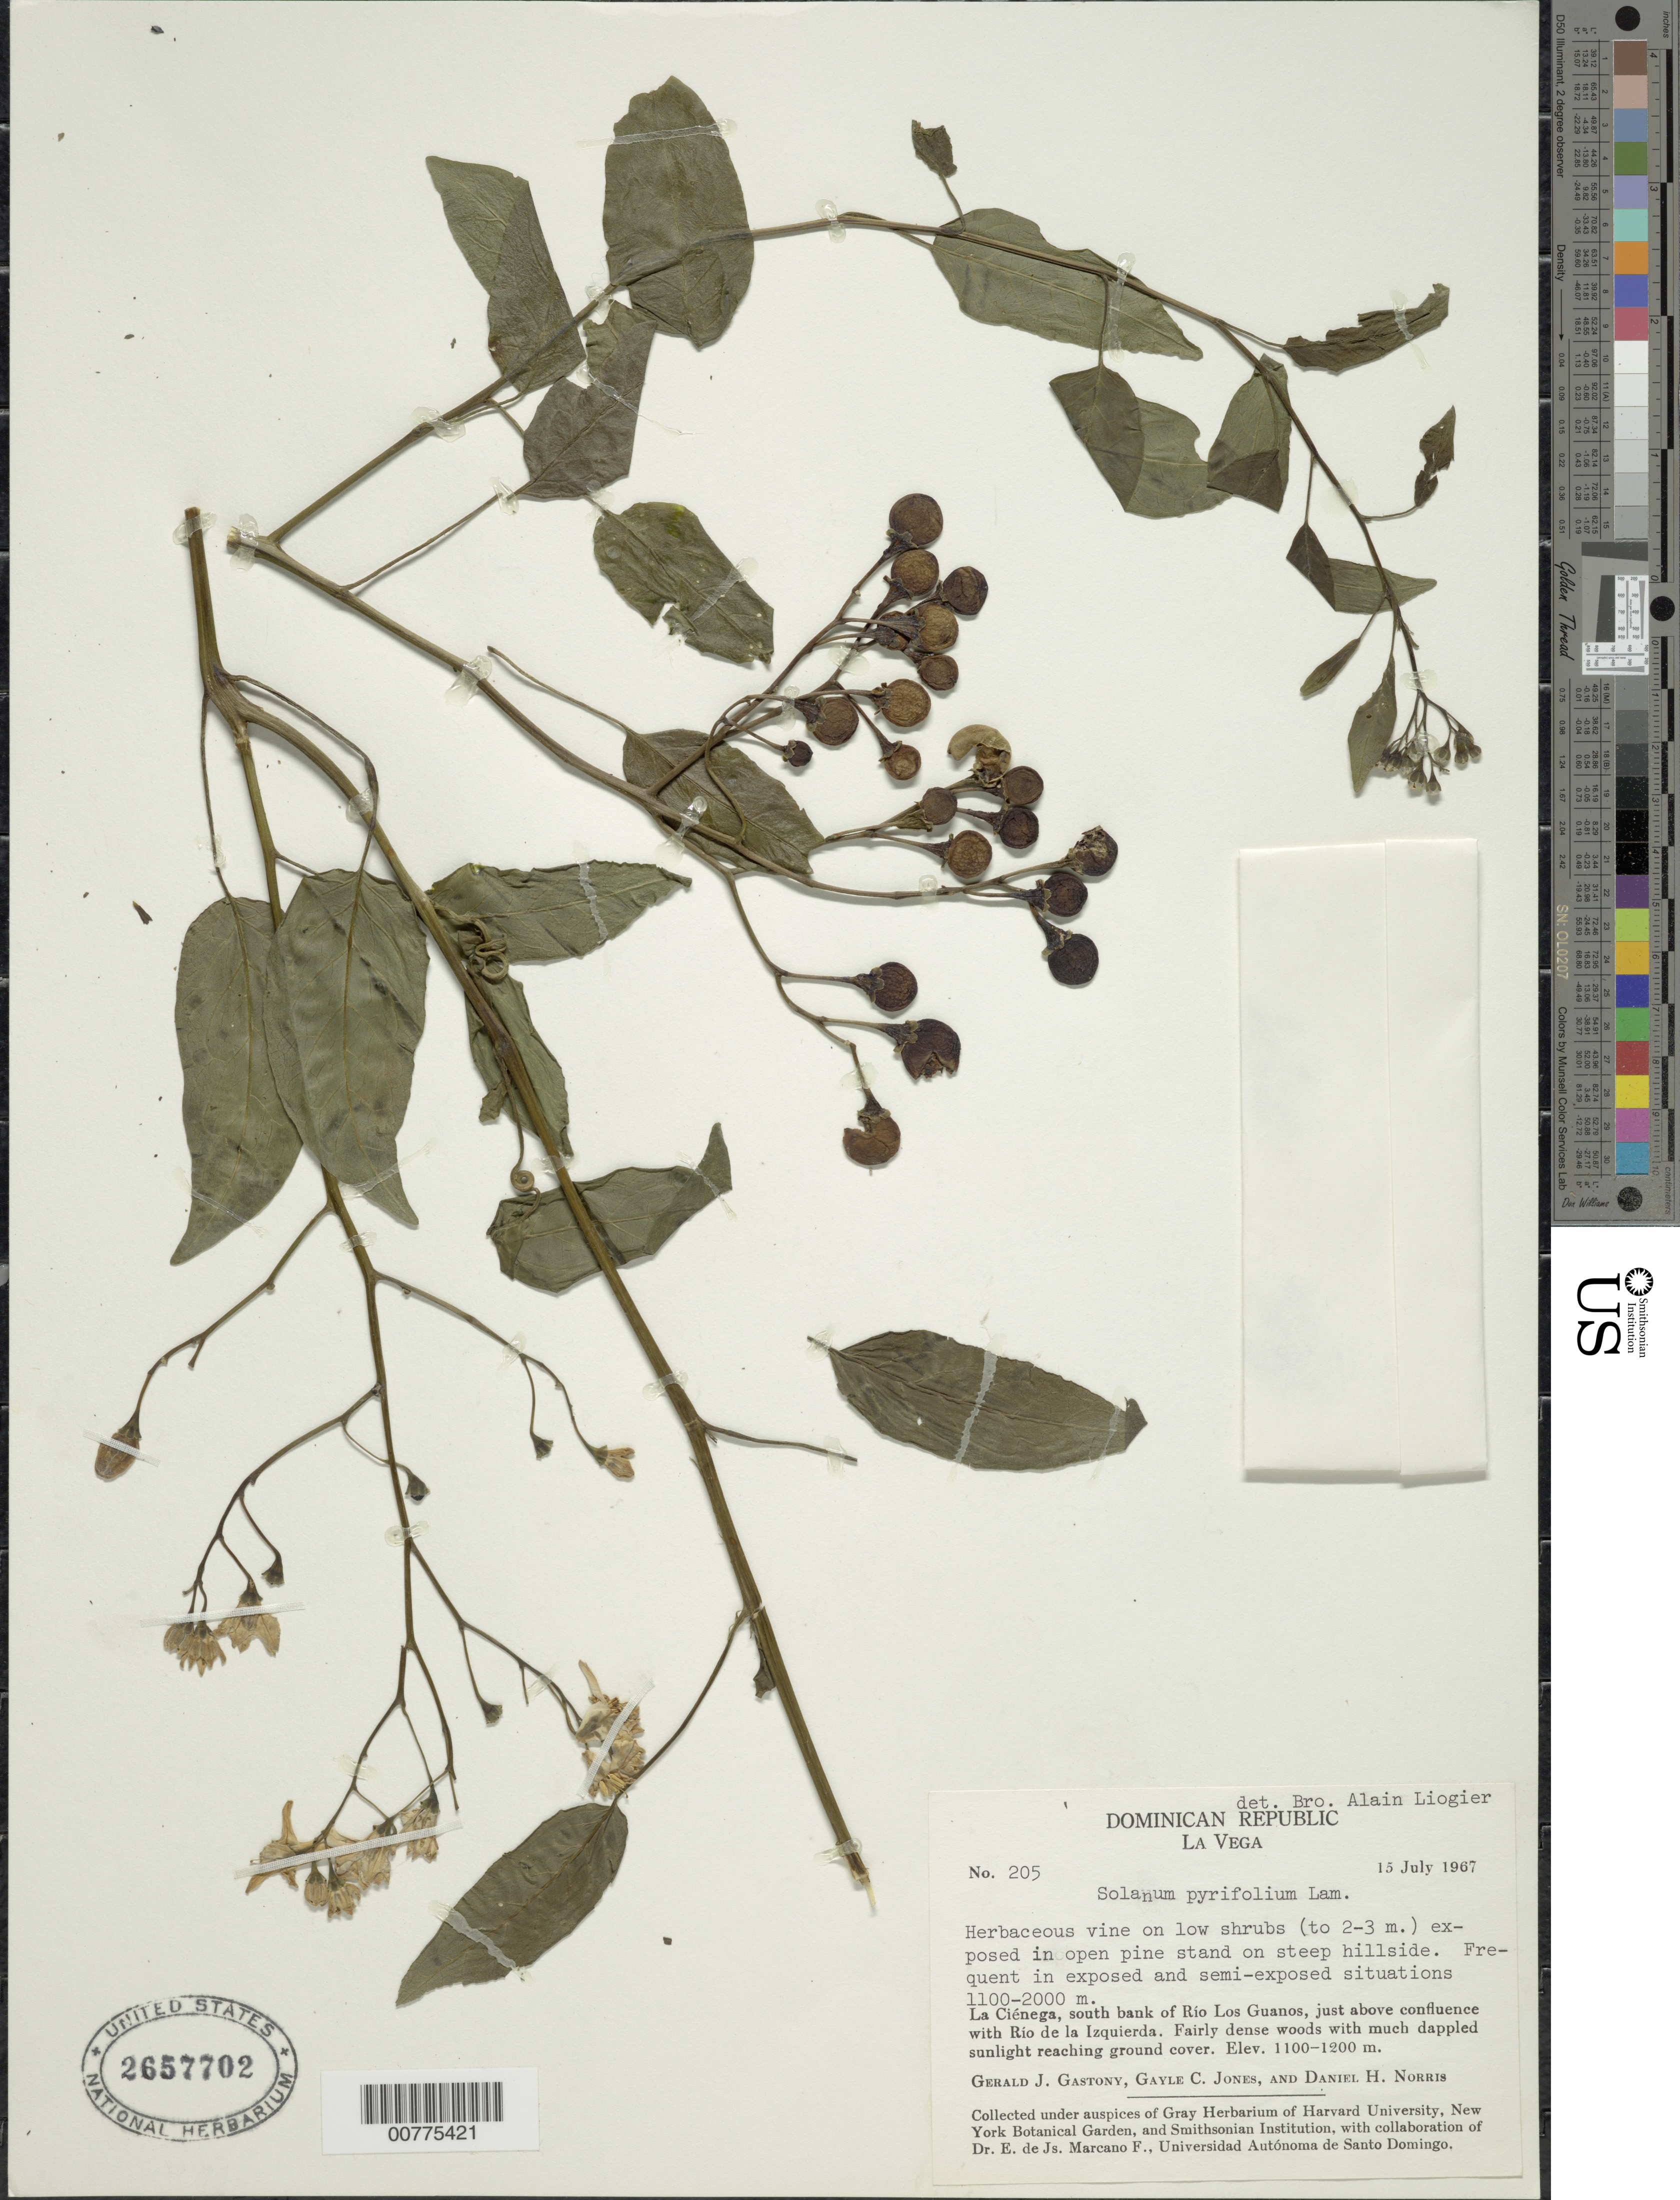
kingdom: Plantae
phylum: Tracheophyta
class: Magnoliopsida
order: Solanales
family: Solanaceae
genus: Solanum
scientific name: Solanum pyrifolium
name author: Lam.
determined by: Liogier, Alain H.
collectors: G. Gastony, G. C. Jones & D. H. Norris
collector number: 205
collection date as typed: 15 Jul 1967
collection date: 1967-07-15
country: Dominican Republic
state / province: La Vega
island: Hispaniola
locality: La Ciénaga, south bank of Los Guanos River, just above confluence with De la Izquierda River.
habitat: Fairly dense woods with much dappled sunlight reaching ground cover.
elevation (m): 1100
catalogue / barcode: US 2657702